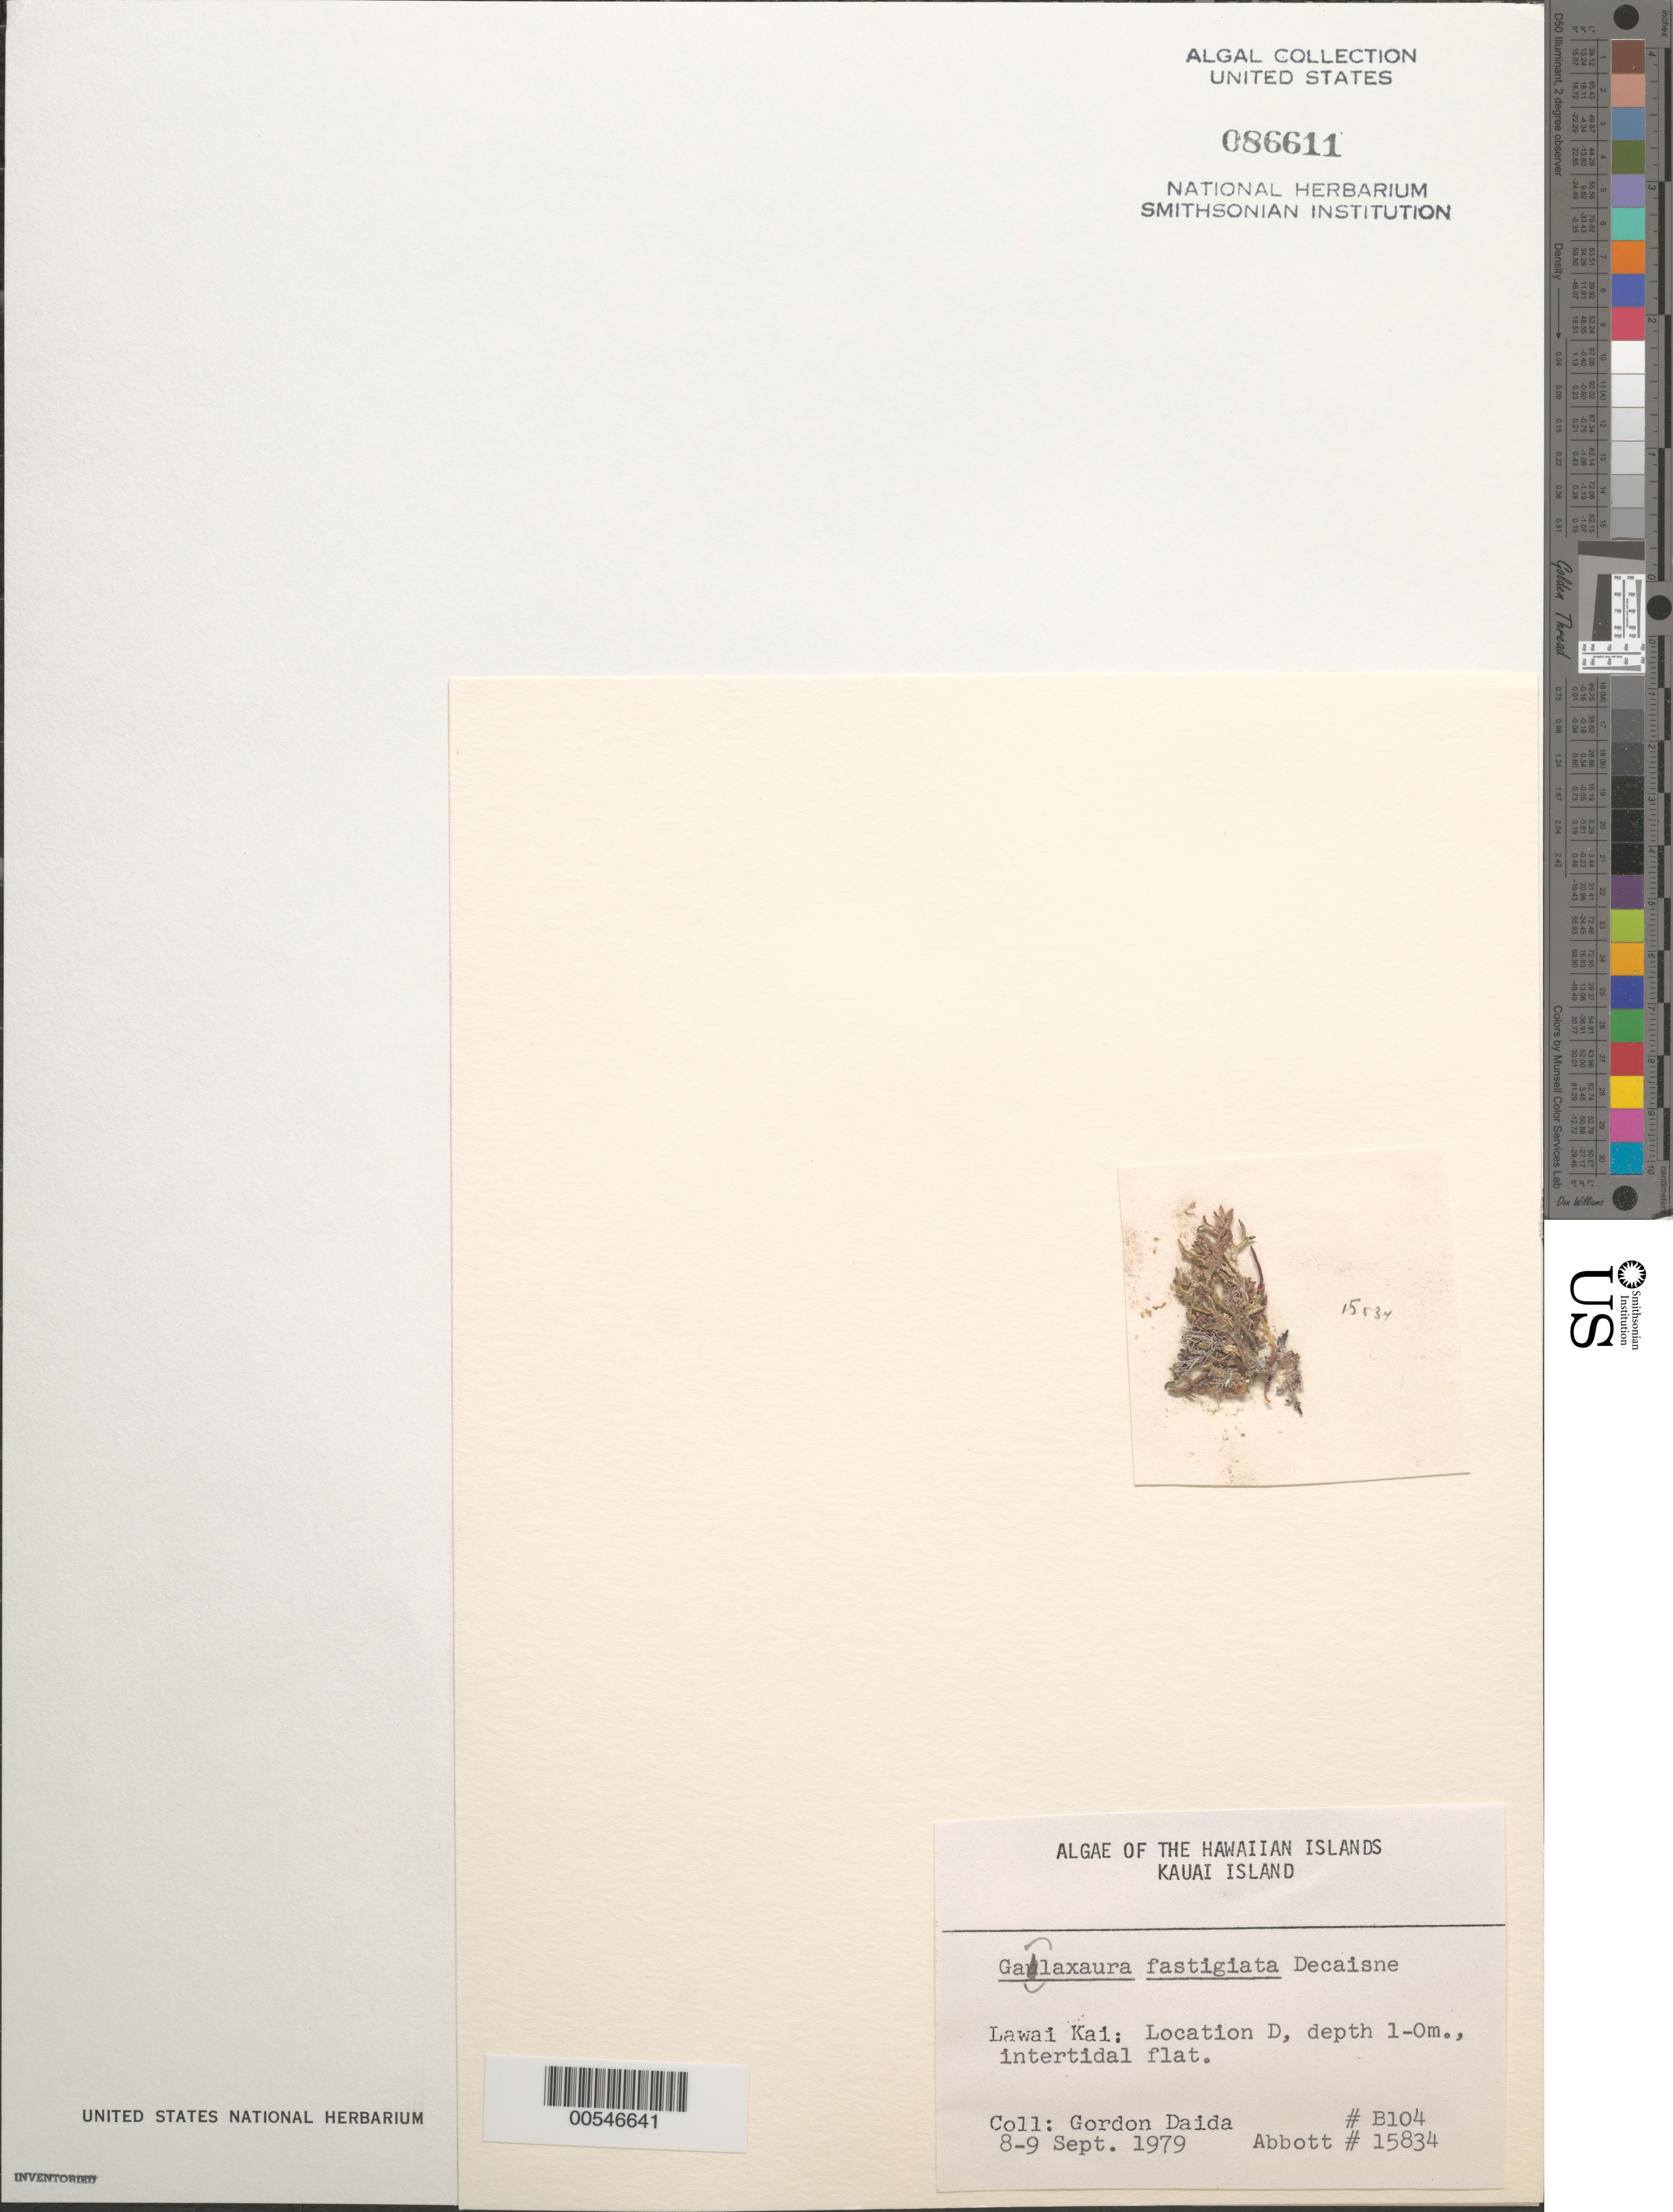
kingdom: Plantae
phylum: Rhodophyta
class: Florideophyceae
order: Nemaliales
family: Galaxauraceae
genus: Tricleocarpa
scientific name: Tricleocarpa fastigiata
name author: (Decne.) Huisman et al.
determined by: Algae name updating Project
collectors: G. Daida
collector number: B104 & IAA 15834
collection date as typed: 08 Sep 1979 to 09 Sep 1979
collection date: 1979-09-08/1979-09-09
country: United States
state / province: Hawaii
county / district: Kauai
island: Kaua'i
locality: Lawai Kai, Location D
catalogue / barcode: US 86611